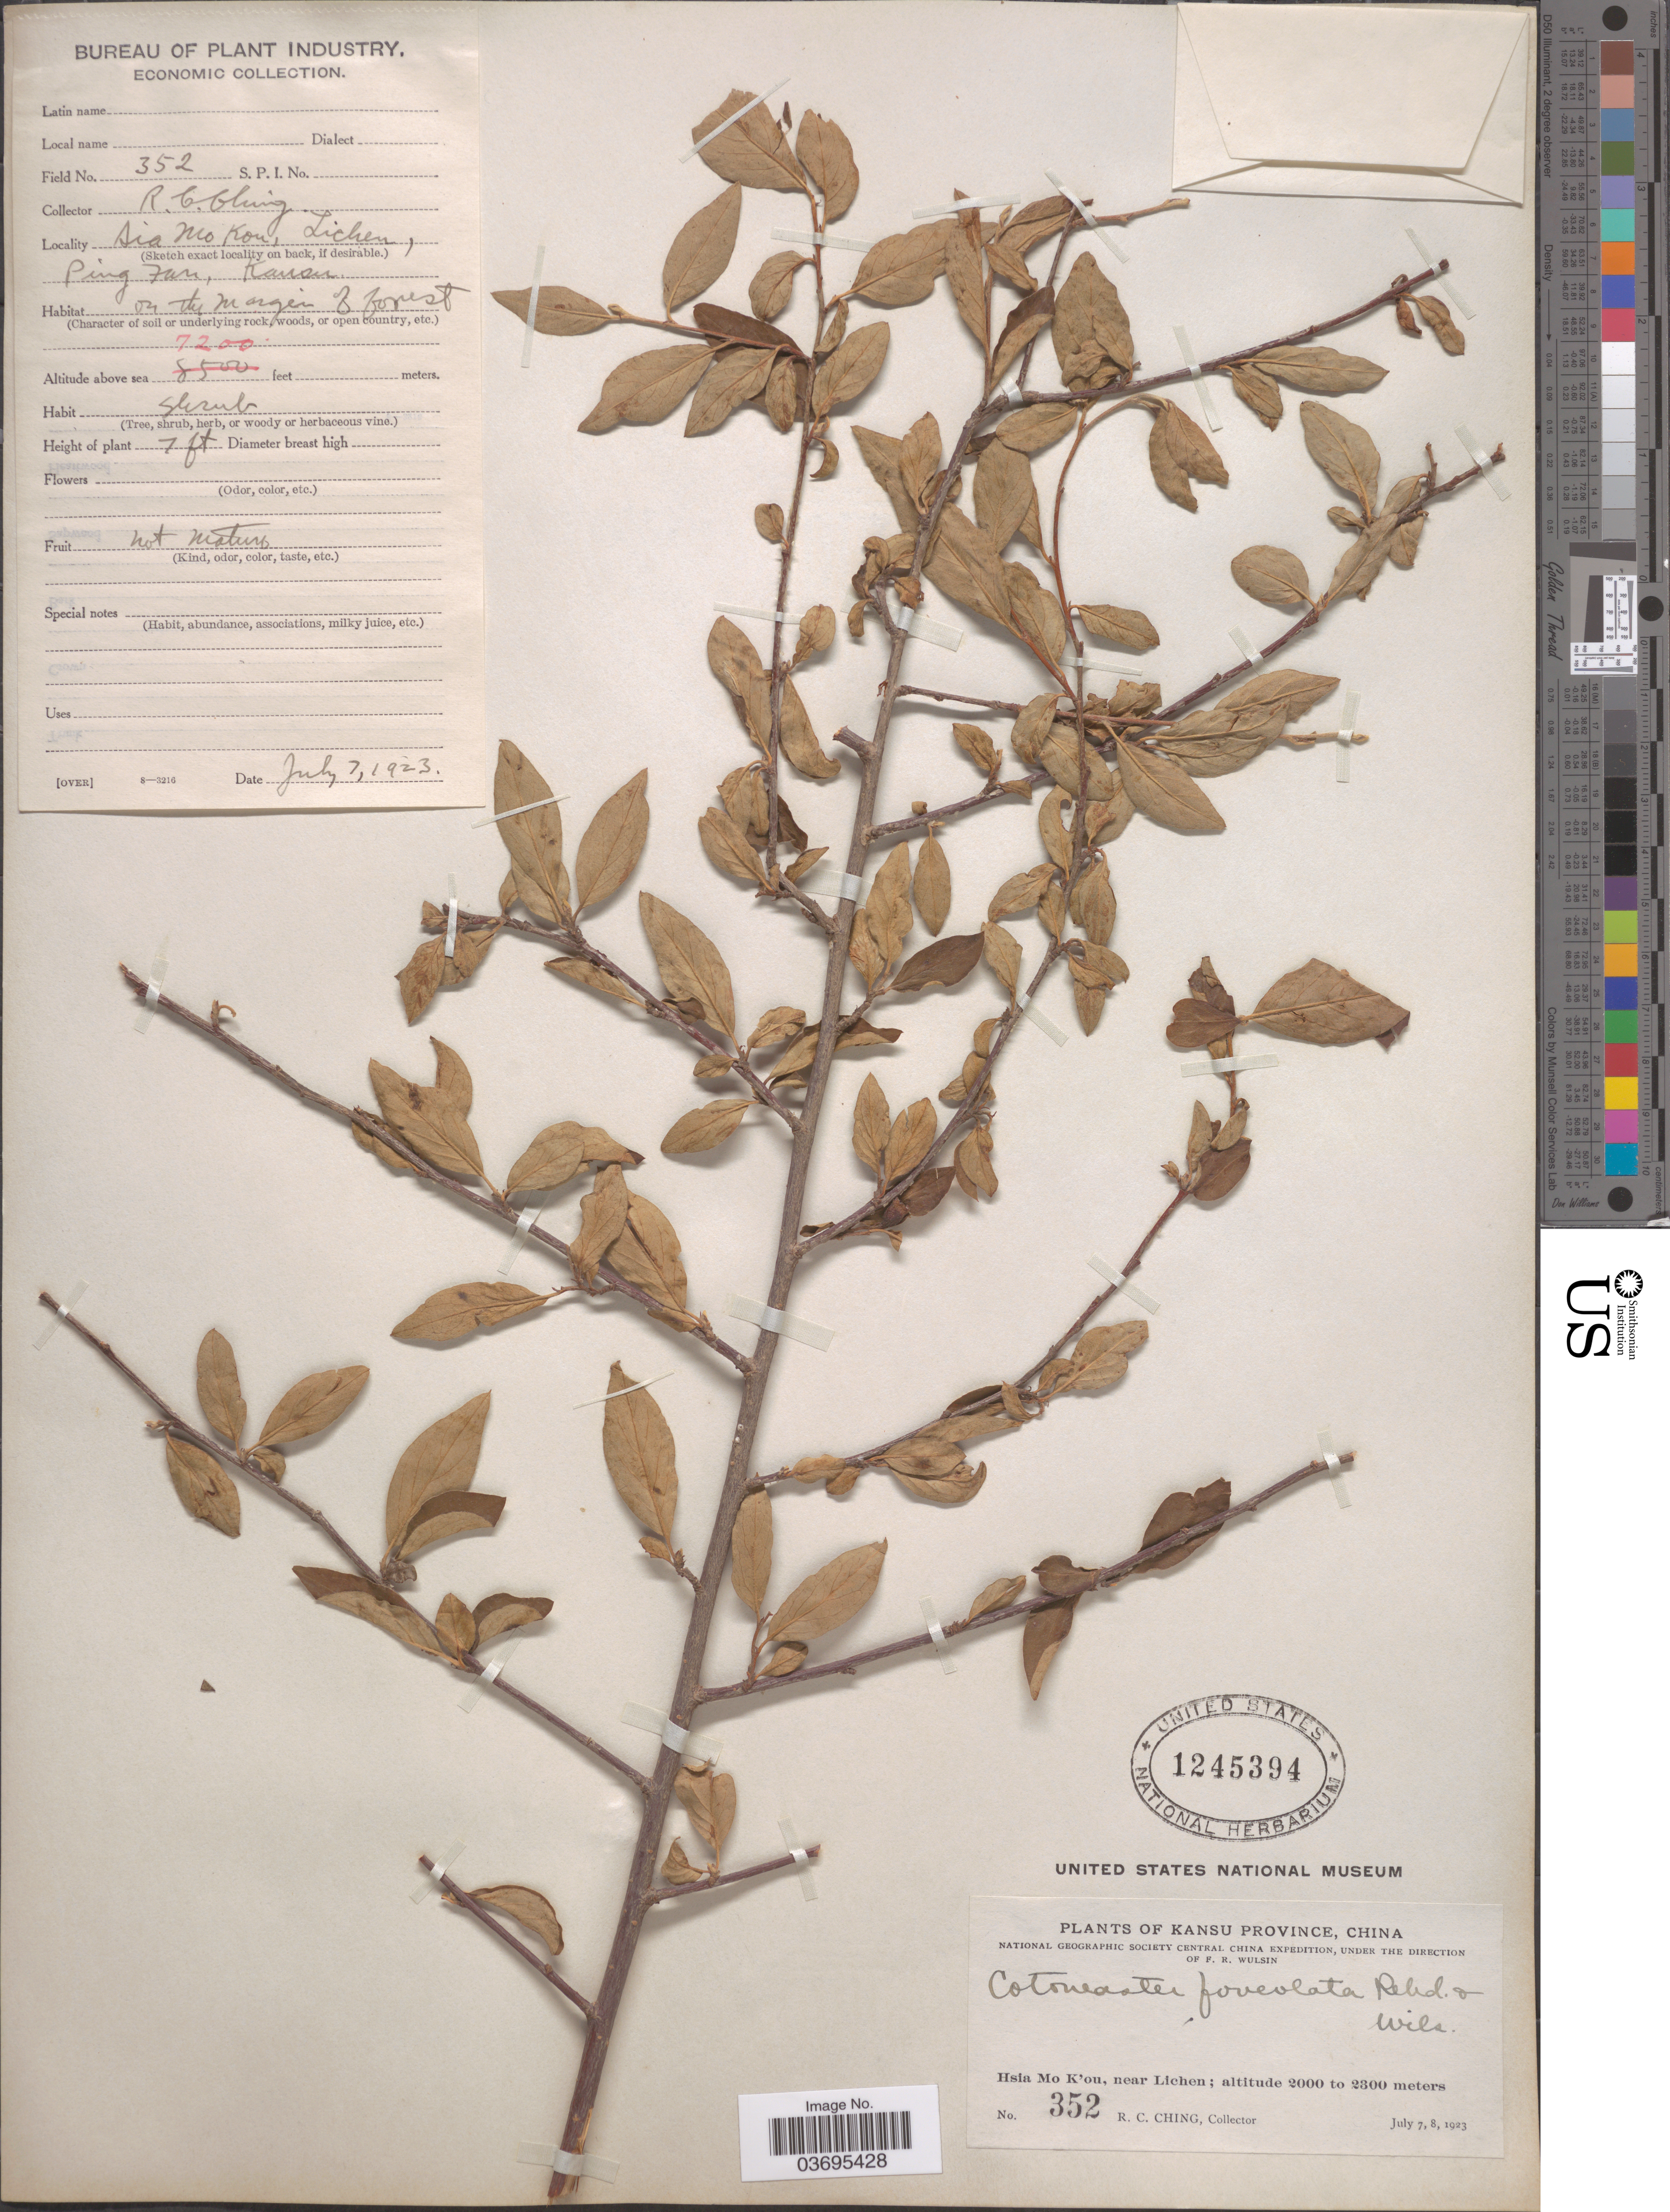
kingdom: Plantae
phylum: Tracheophyta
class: Magnoliopsida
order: Rosales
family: Rosaceae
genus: Cotoneaster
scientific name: Cotoneaster foveolatus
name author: Rehder & E.H. Wilson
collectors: R. C. Ching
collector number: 352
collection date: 1923-07-07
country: China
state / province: Gansu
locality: Kansu Province. Hsia Mo K'ou, near Lichen. Sia Mo Kou, Ping Fan.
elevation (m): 2195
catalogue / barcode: US 1245394